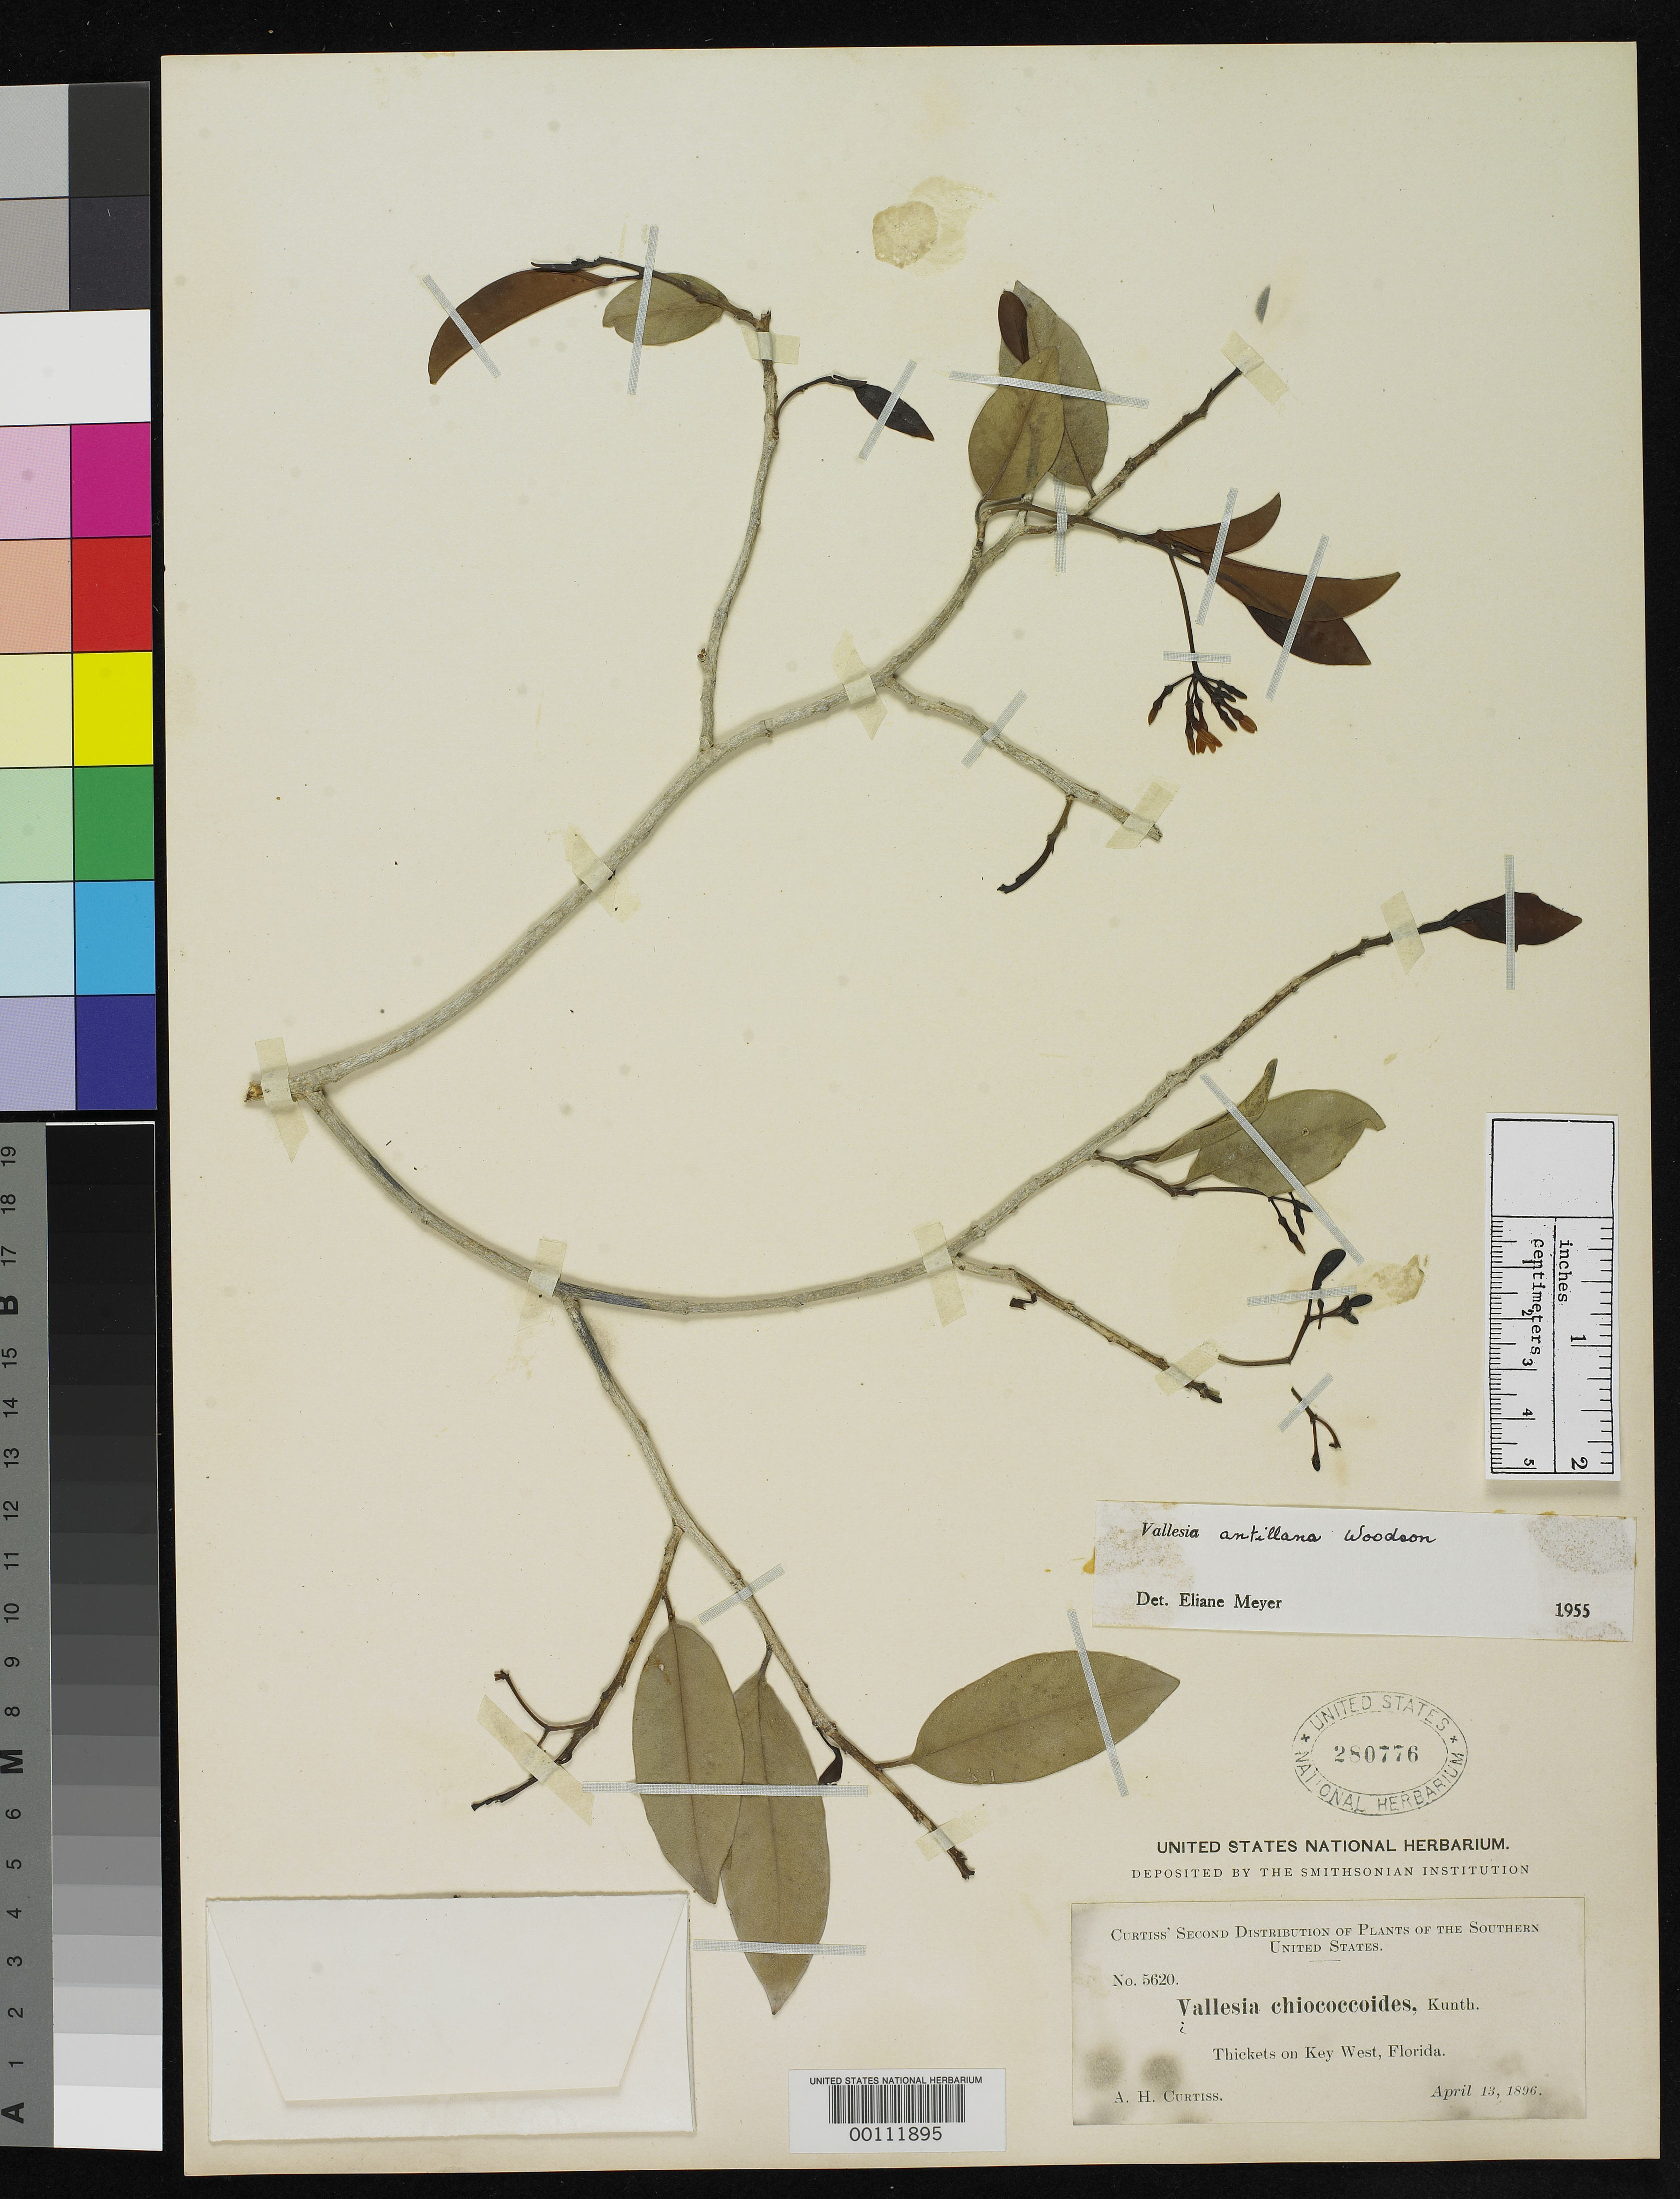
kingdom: Plantae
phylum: Tracheophyta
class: Magnoliopsida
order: Gentianales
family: Apocynaceae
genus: Vallesia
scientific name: Vallesia antillana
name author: Woodson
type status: Isotype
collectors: A. H. Curtiss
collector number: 5620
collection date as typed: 13 Apr 1896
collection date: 1896-04-13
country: United States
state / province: Florida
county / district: Monroe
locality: Key West.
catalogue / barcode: US 280776